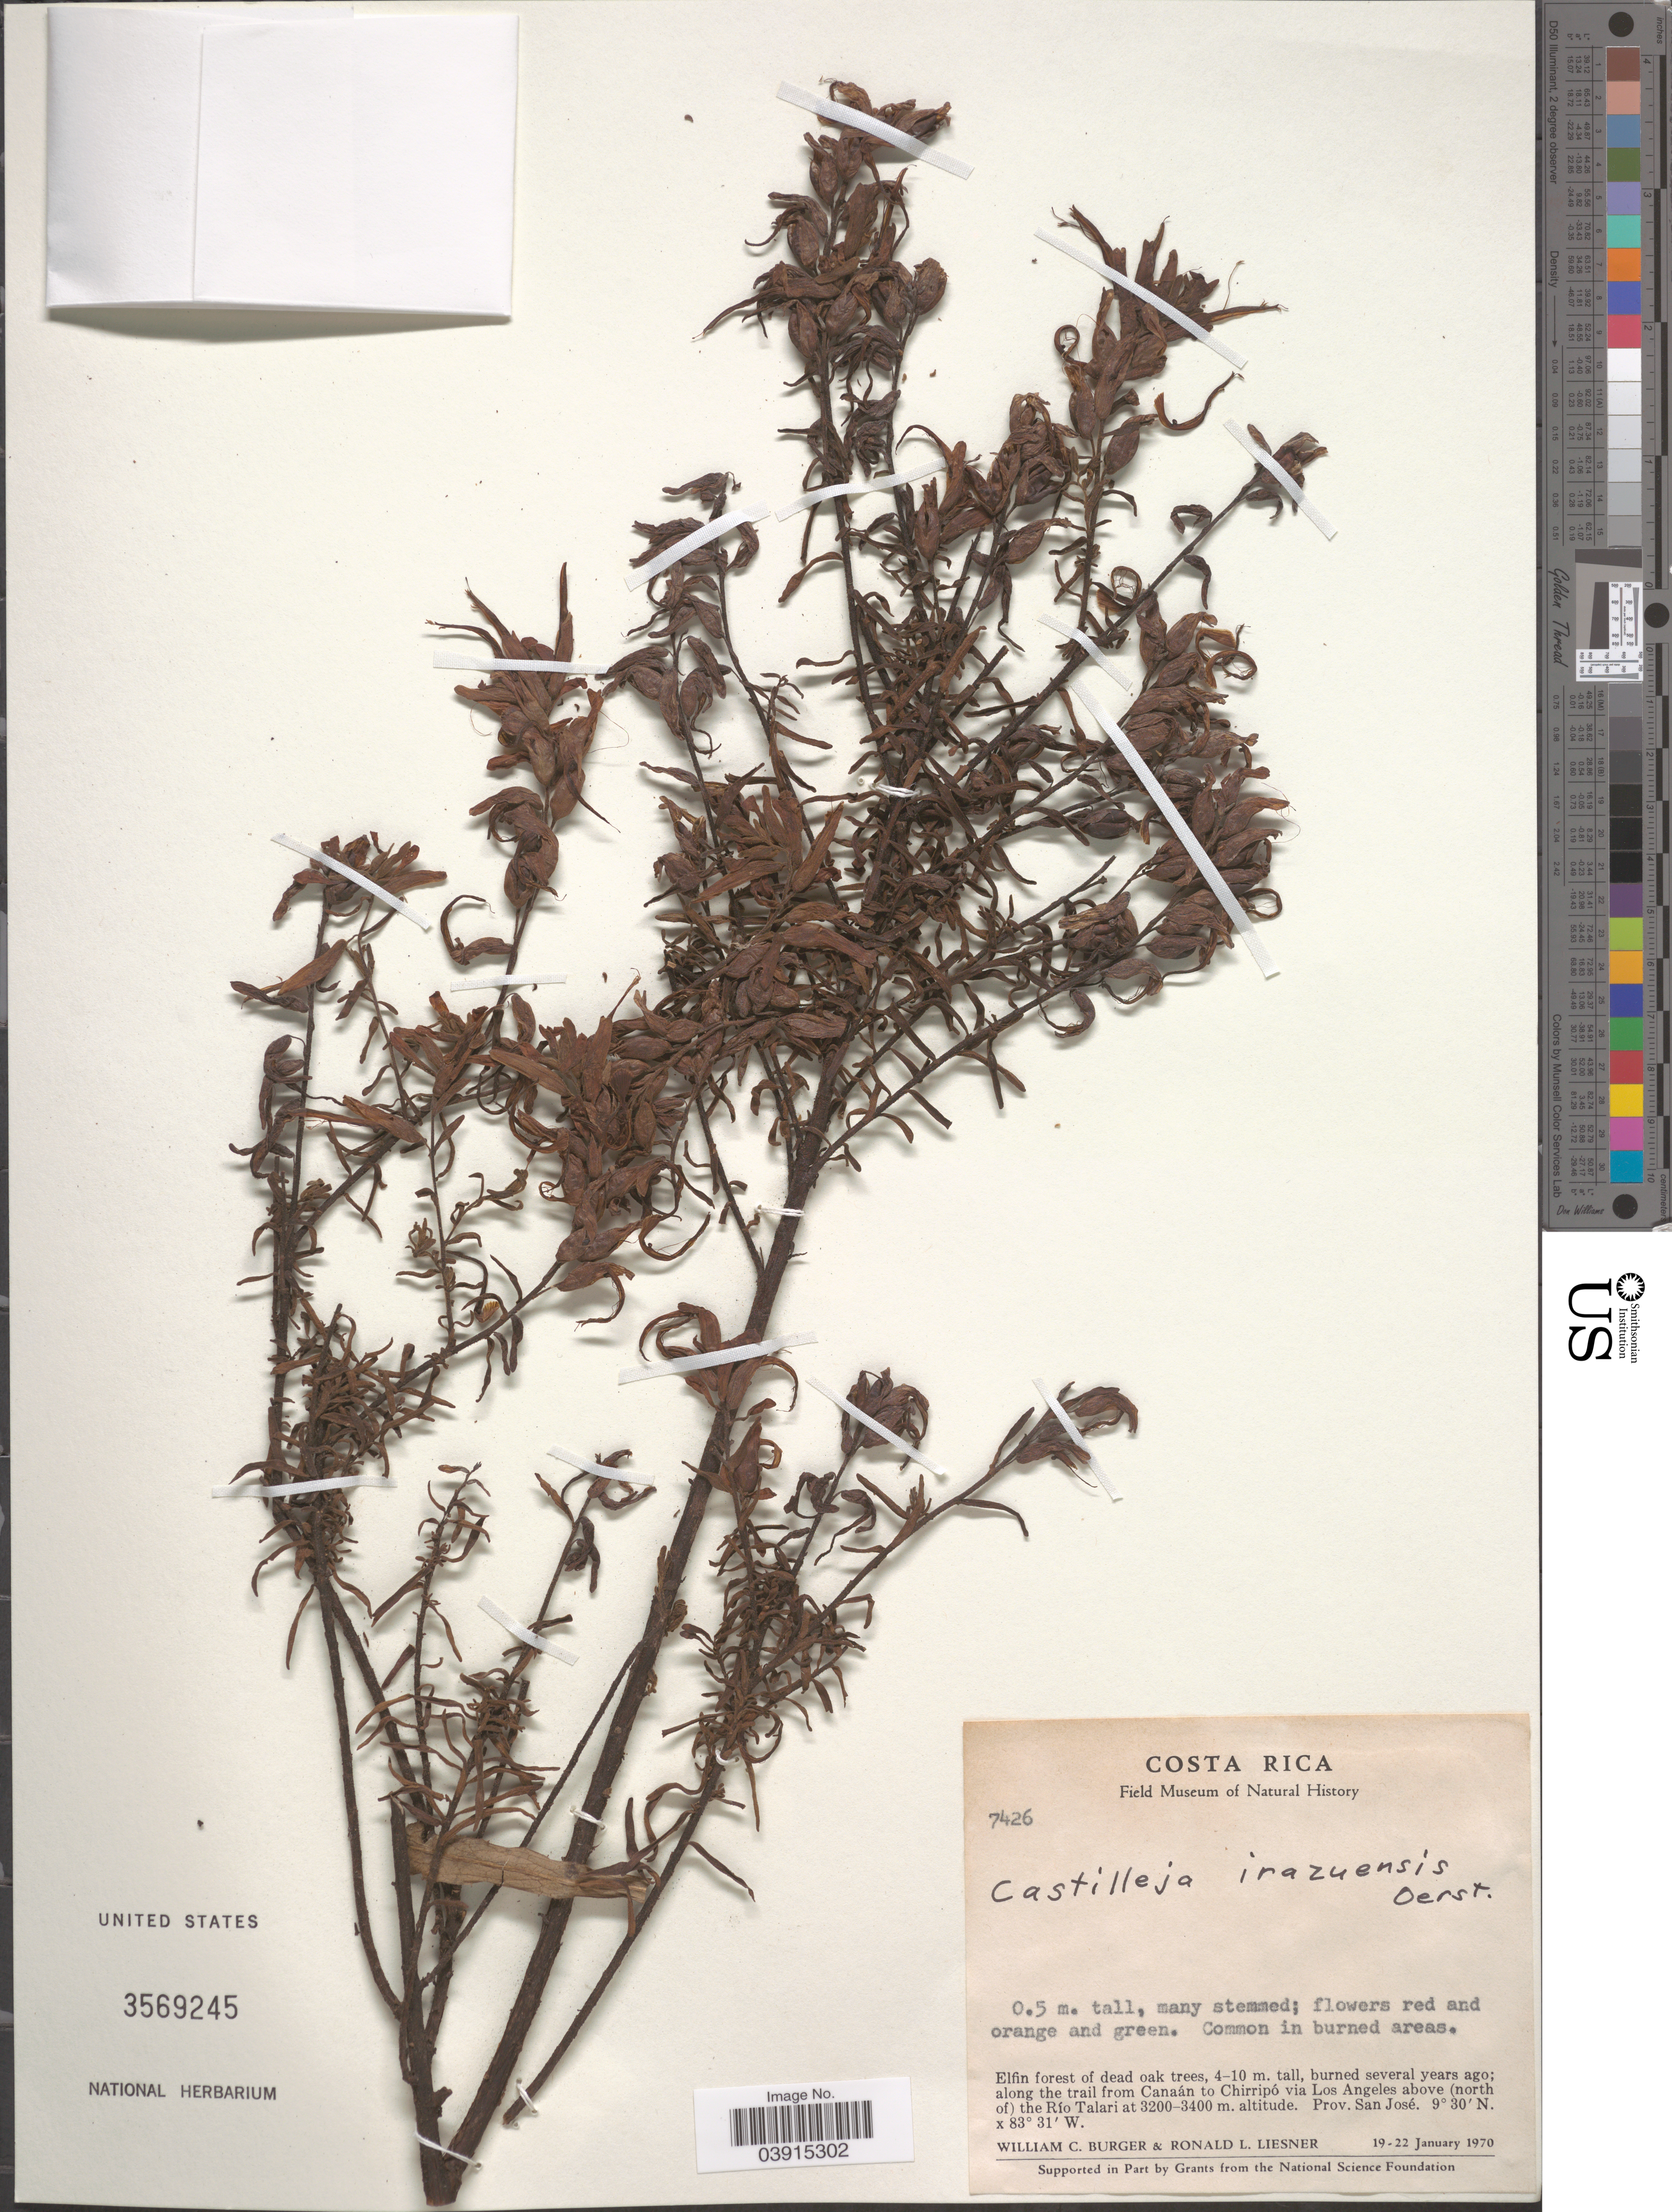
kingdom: Plantae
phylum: Tracheophyta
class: Magnoliopsida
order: Lamiales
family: Orobanchaceae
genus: Castilleja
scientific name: Castilleja irazuensis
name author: Oerst.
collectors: W. Burger & R. L. Liesner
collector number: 7426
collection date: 1970-01-19/1970-01-22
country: Costa Rica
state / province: San José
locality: Along the trail from Canaán to Chirripó via Los Angeles above (north of) the Río Talari.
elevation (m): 3200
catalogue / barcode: US 3569245